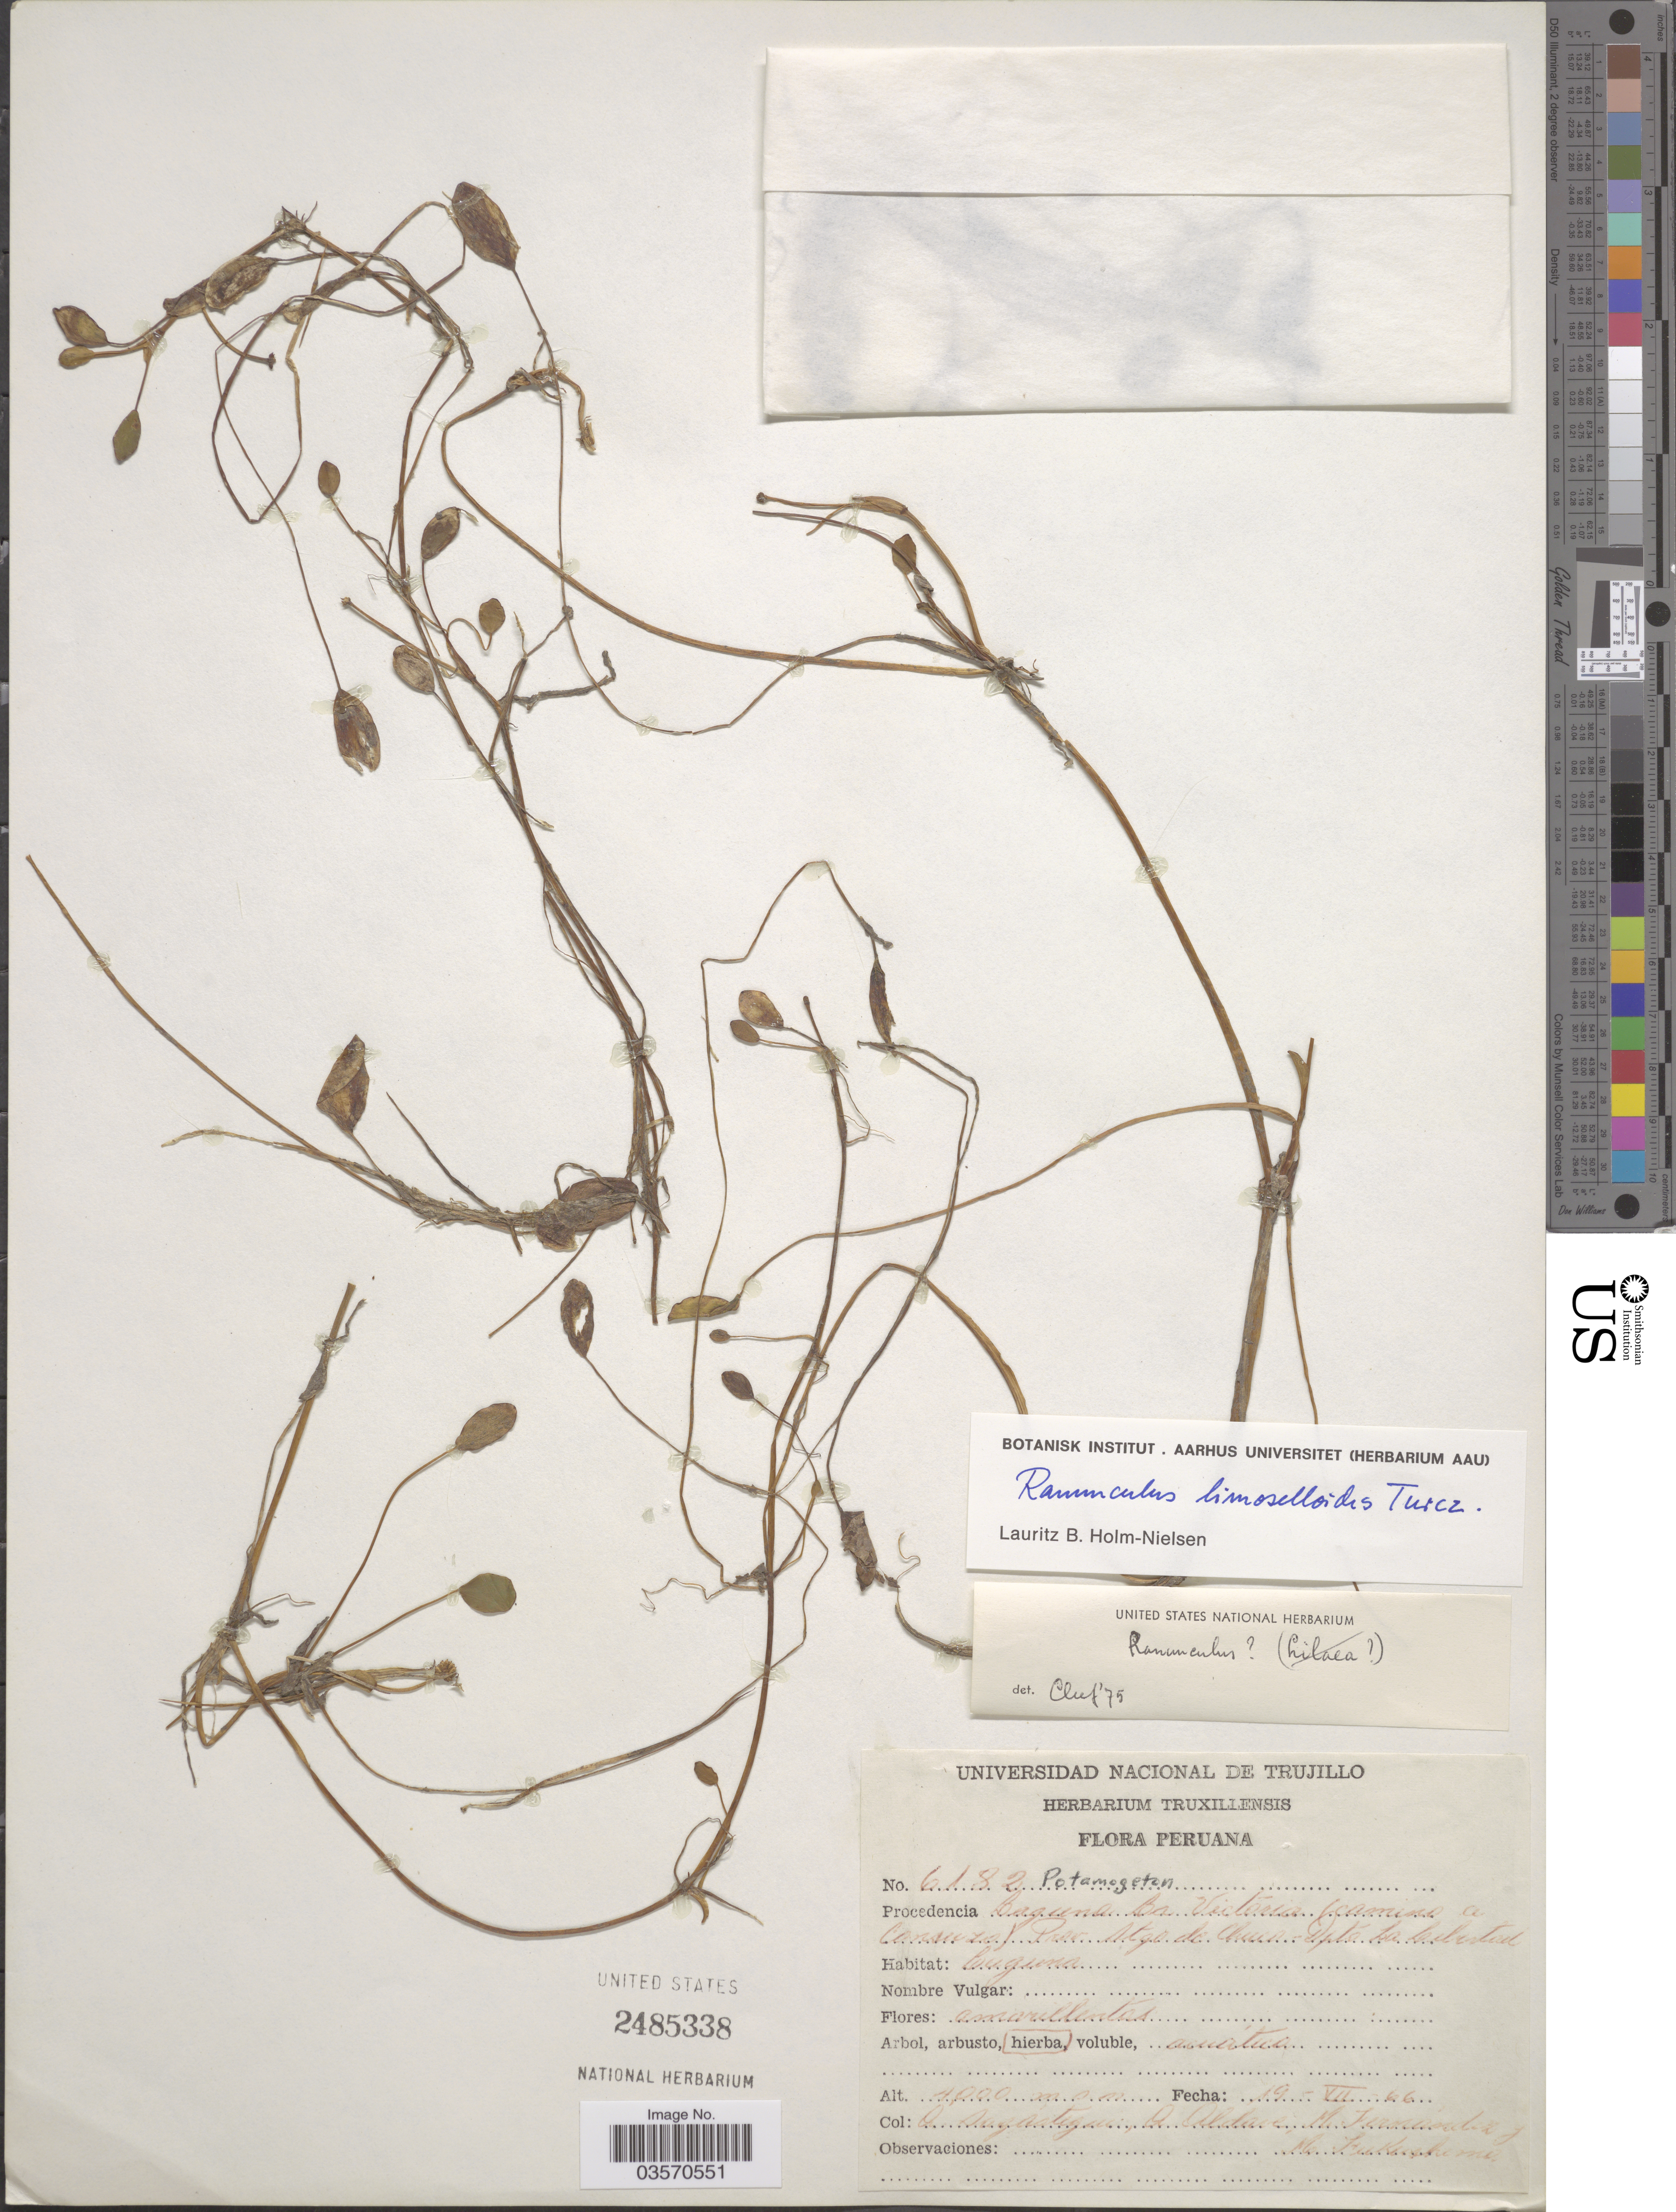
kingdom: Plantae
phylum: Tracheophyta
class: Magnoliopsida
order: Ranunculales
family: Ranunculaceae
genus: Ranunculus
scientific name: Ranunculus limoselloides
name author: Turcz.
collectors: A. Sagastegui, A. Aldave, M. Fernández & M. Fukishime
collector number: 6182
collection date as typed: Transcribed d/m/y: 19/7/66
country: Peru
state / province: La Libertad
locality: Bagune Ba Victoria (camino a Consenzo) Prov. Stgo de Chuco - Dpto La Libertad.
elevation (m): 4000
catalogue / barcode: US 2485338